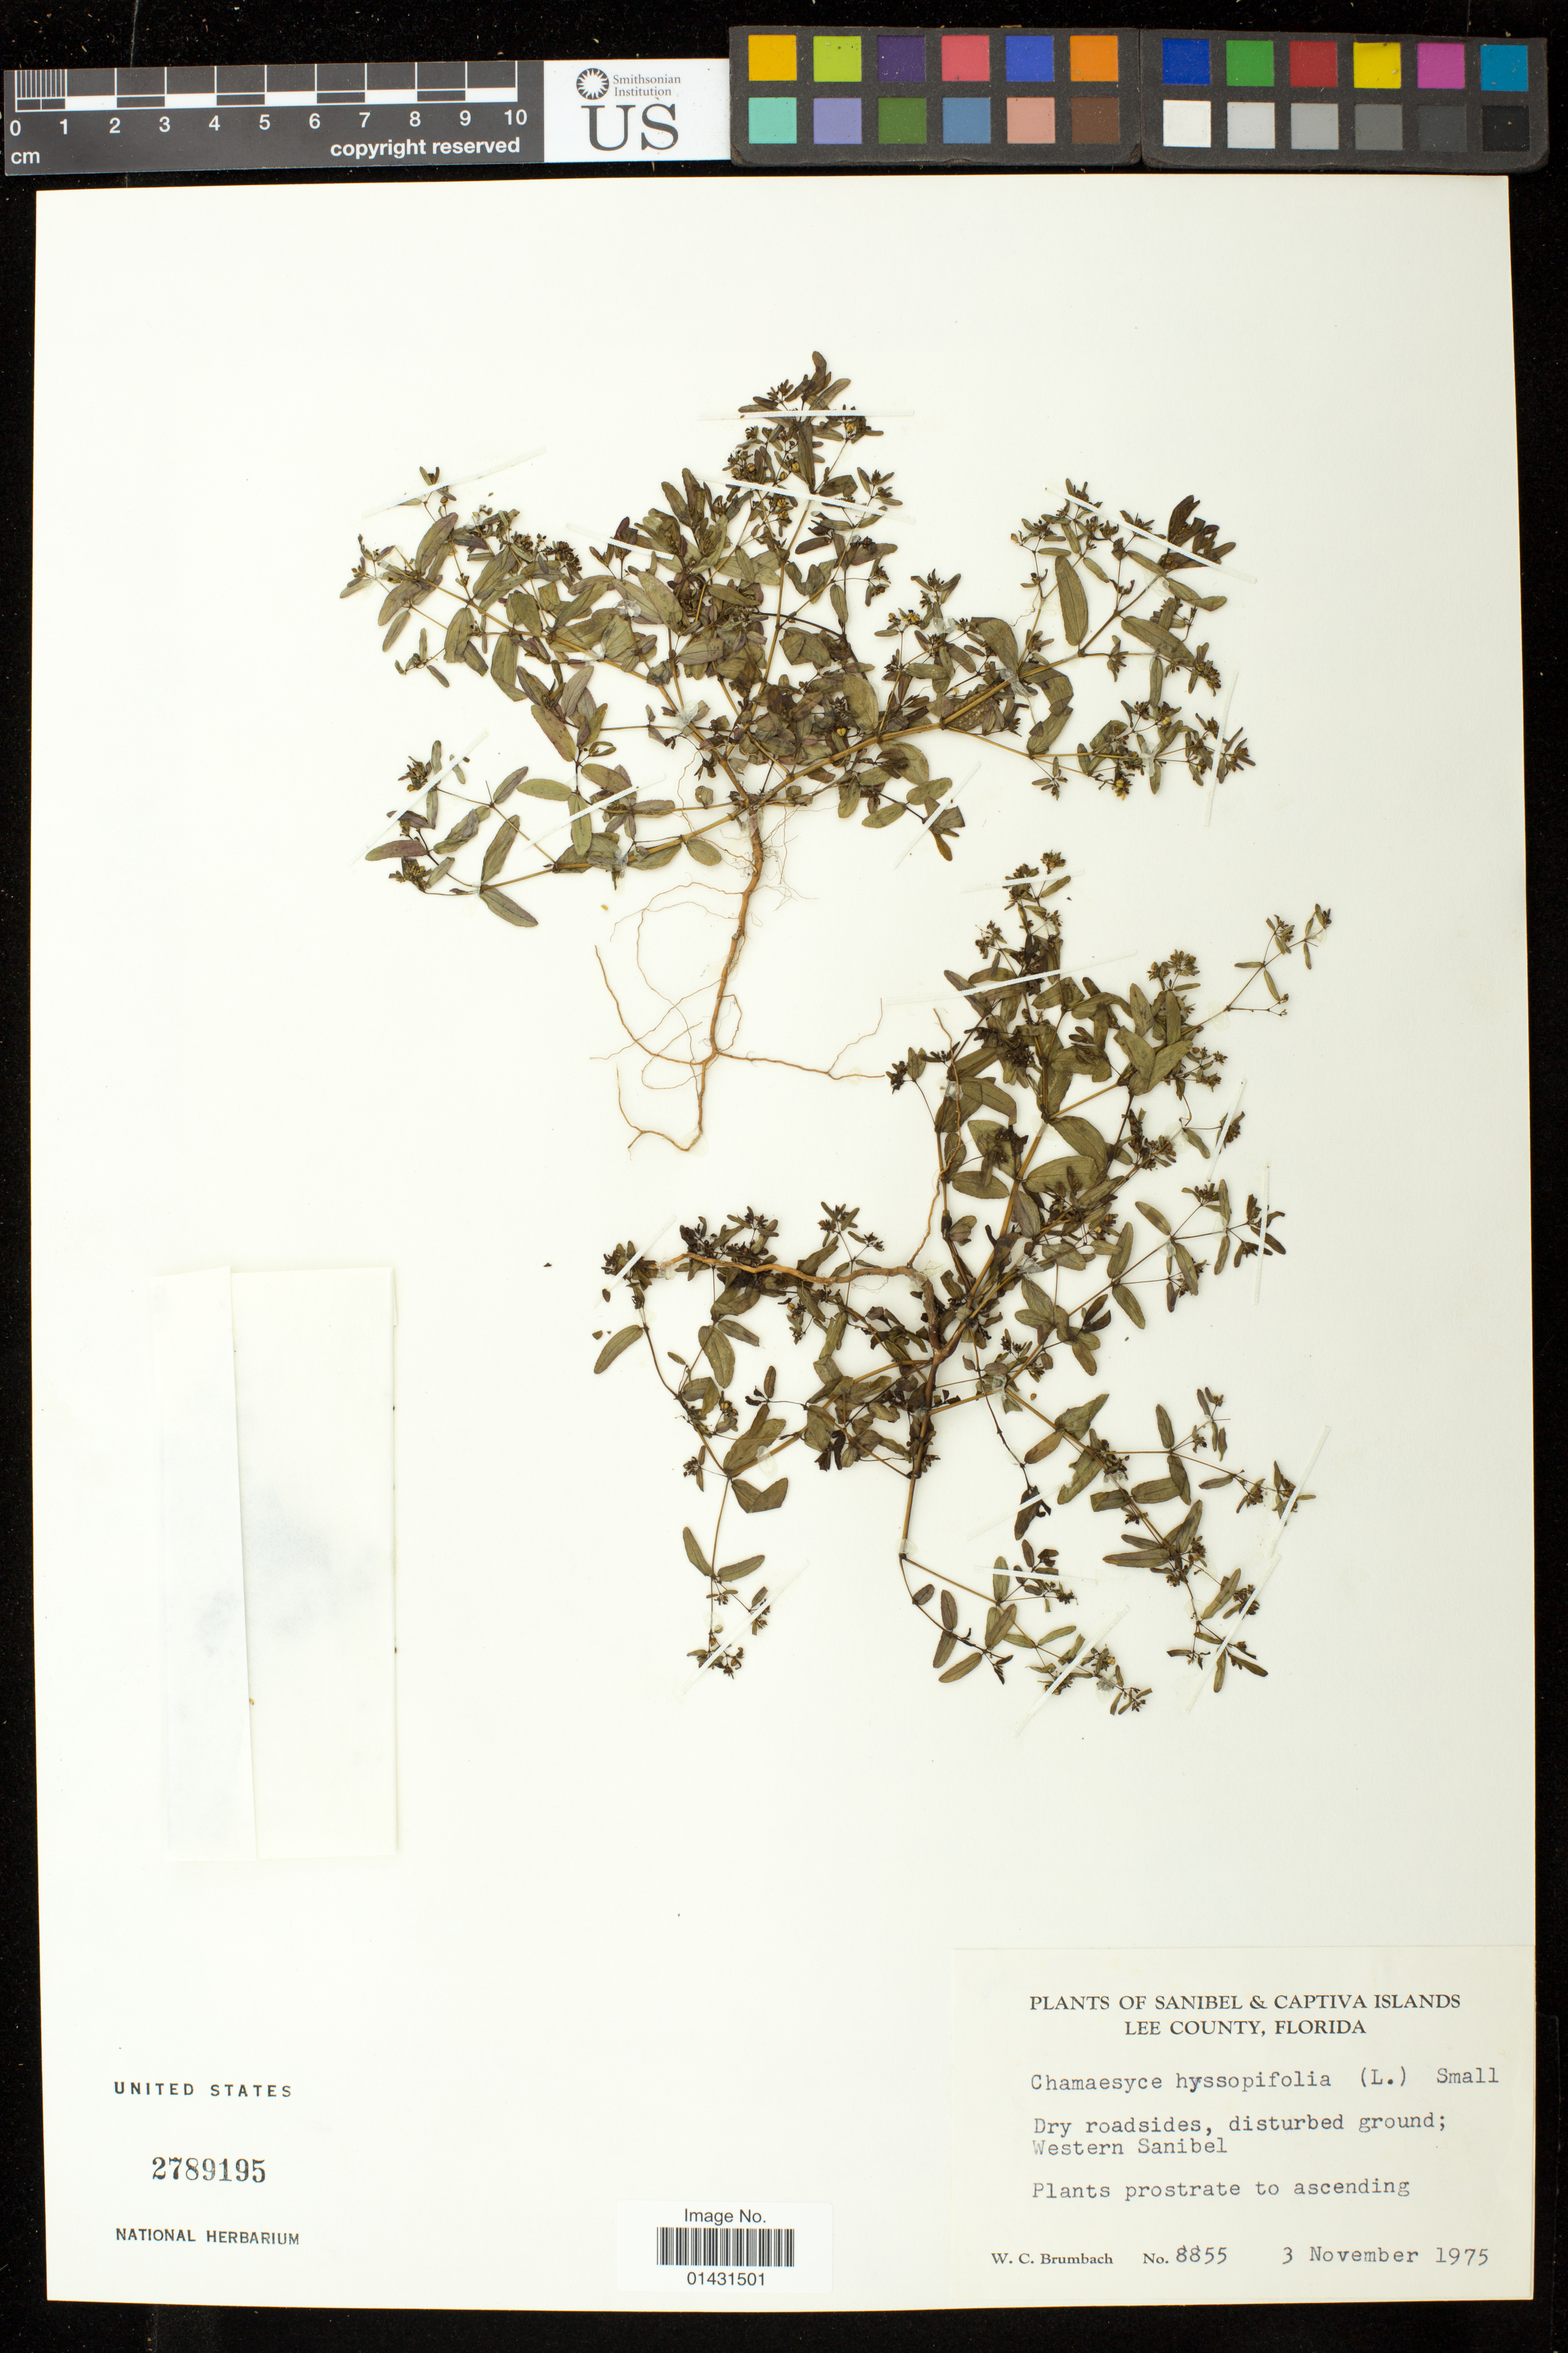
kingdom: Plantae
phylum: Tracheophyta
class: Magnoliopsida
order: Malpighiales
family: Euphorbiaceae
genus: Euphorbia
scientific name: Euphorbia hyssopifolia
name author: L.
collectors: W. C. Brumbach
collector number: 8855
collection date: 1975-11-03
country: United States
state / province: Florida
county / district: Lee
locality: Western Sanibel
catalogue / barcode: US 2789195